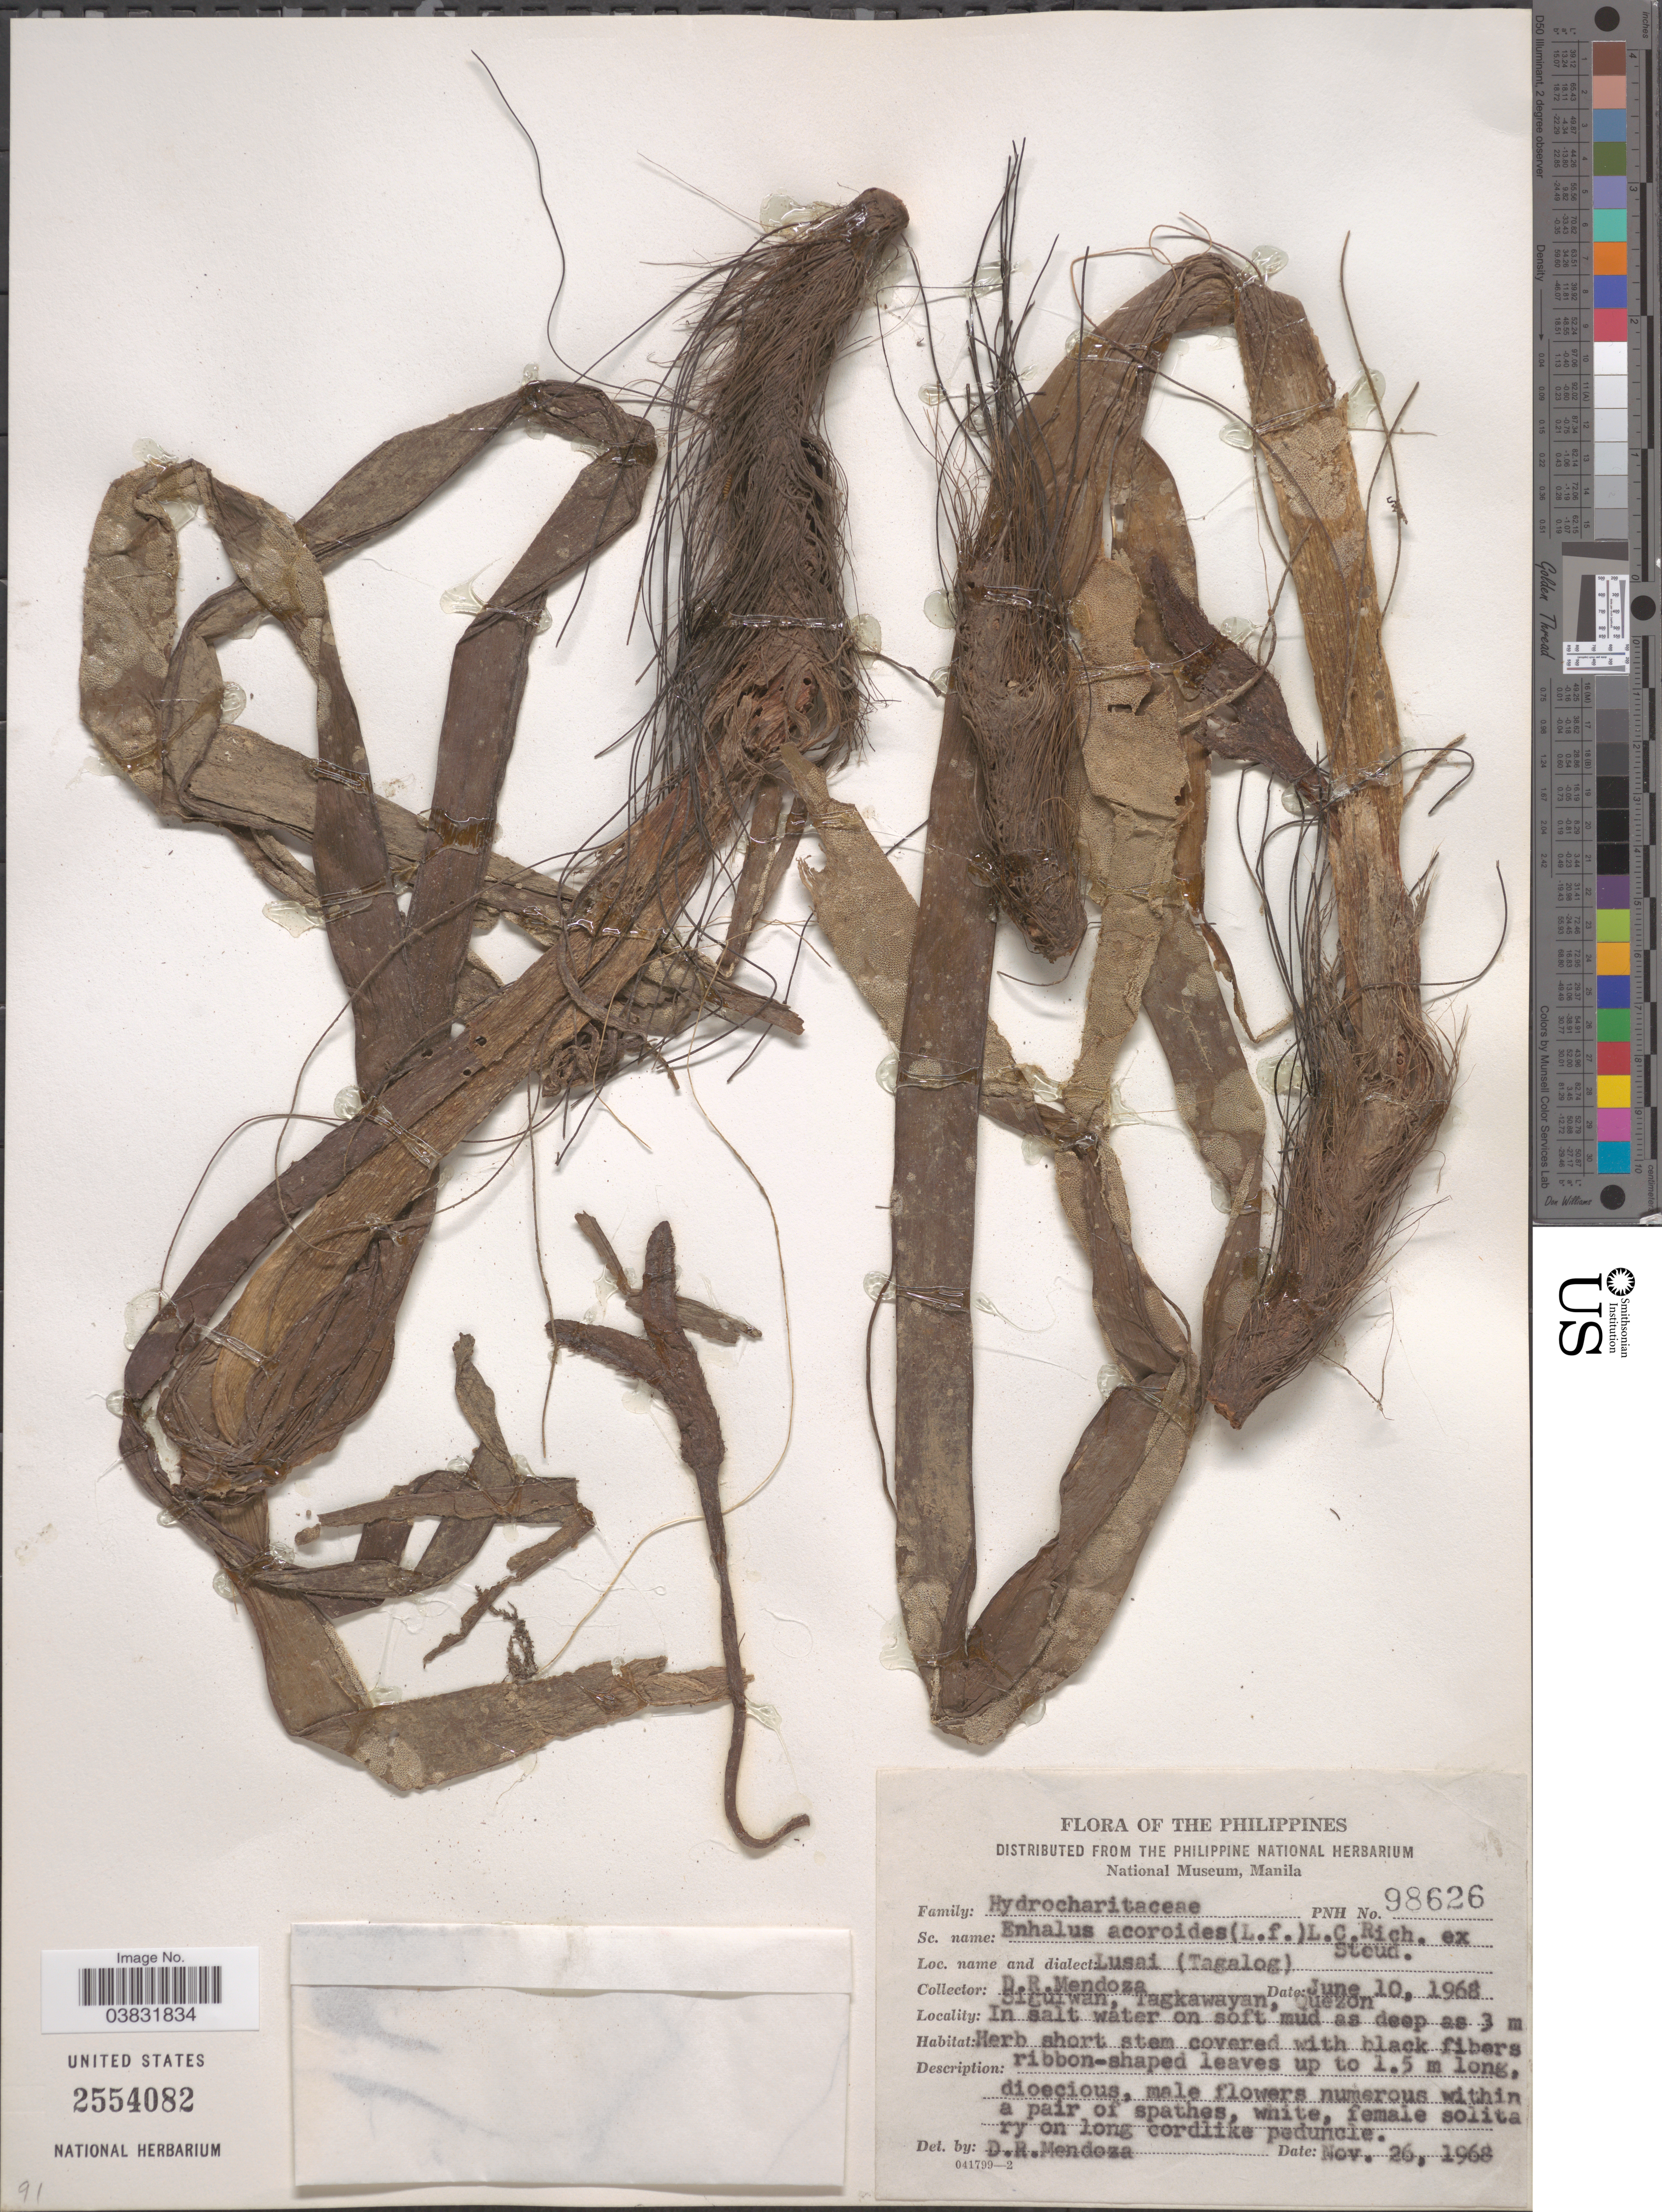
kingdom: Plantae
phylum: Tracheophyta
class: Liliopsida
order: Alismatales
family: Hydrocharitaceae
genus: Enhalus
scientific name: Enhalus acoroides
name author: (L. f.) Royle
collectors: D. Mendoza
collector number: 98626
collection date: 1968-06-10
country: Philippines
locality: Siguiwan, Tagkawayan, Quezon.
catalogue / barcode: US 2554082